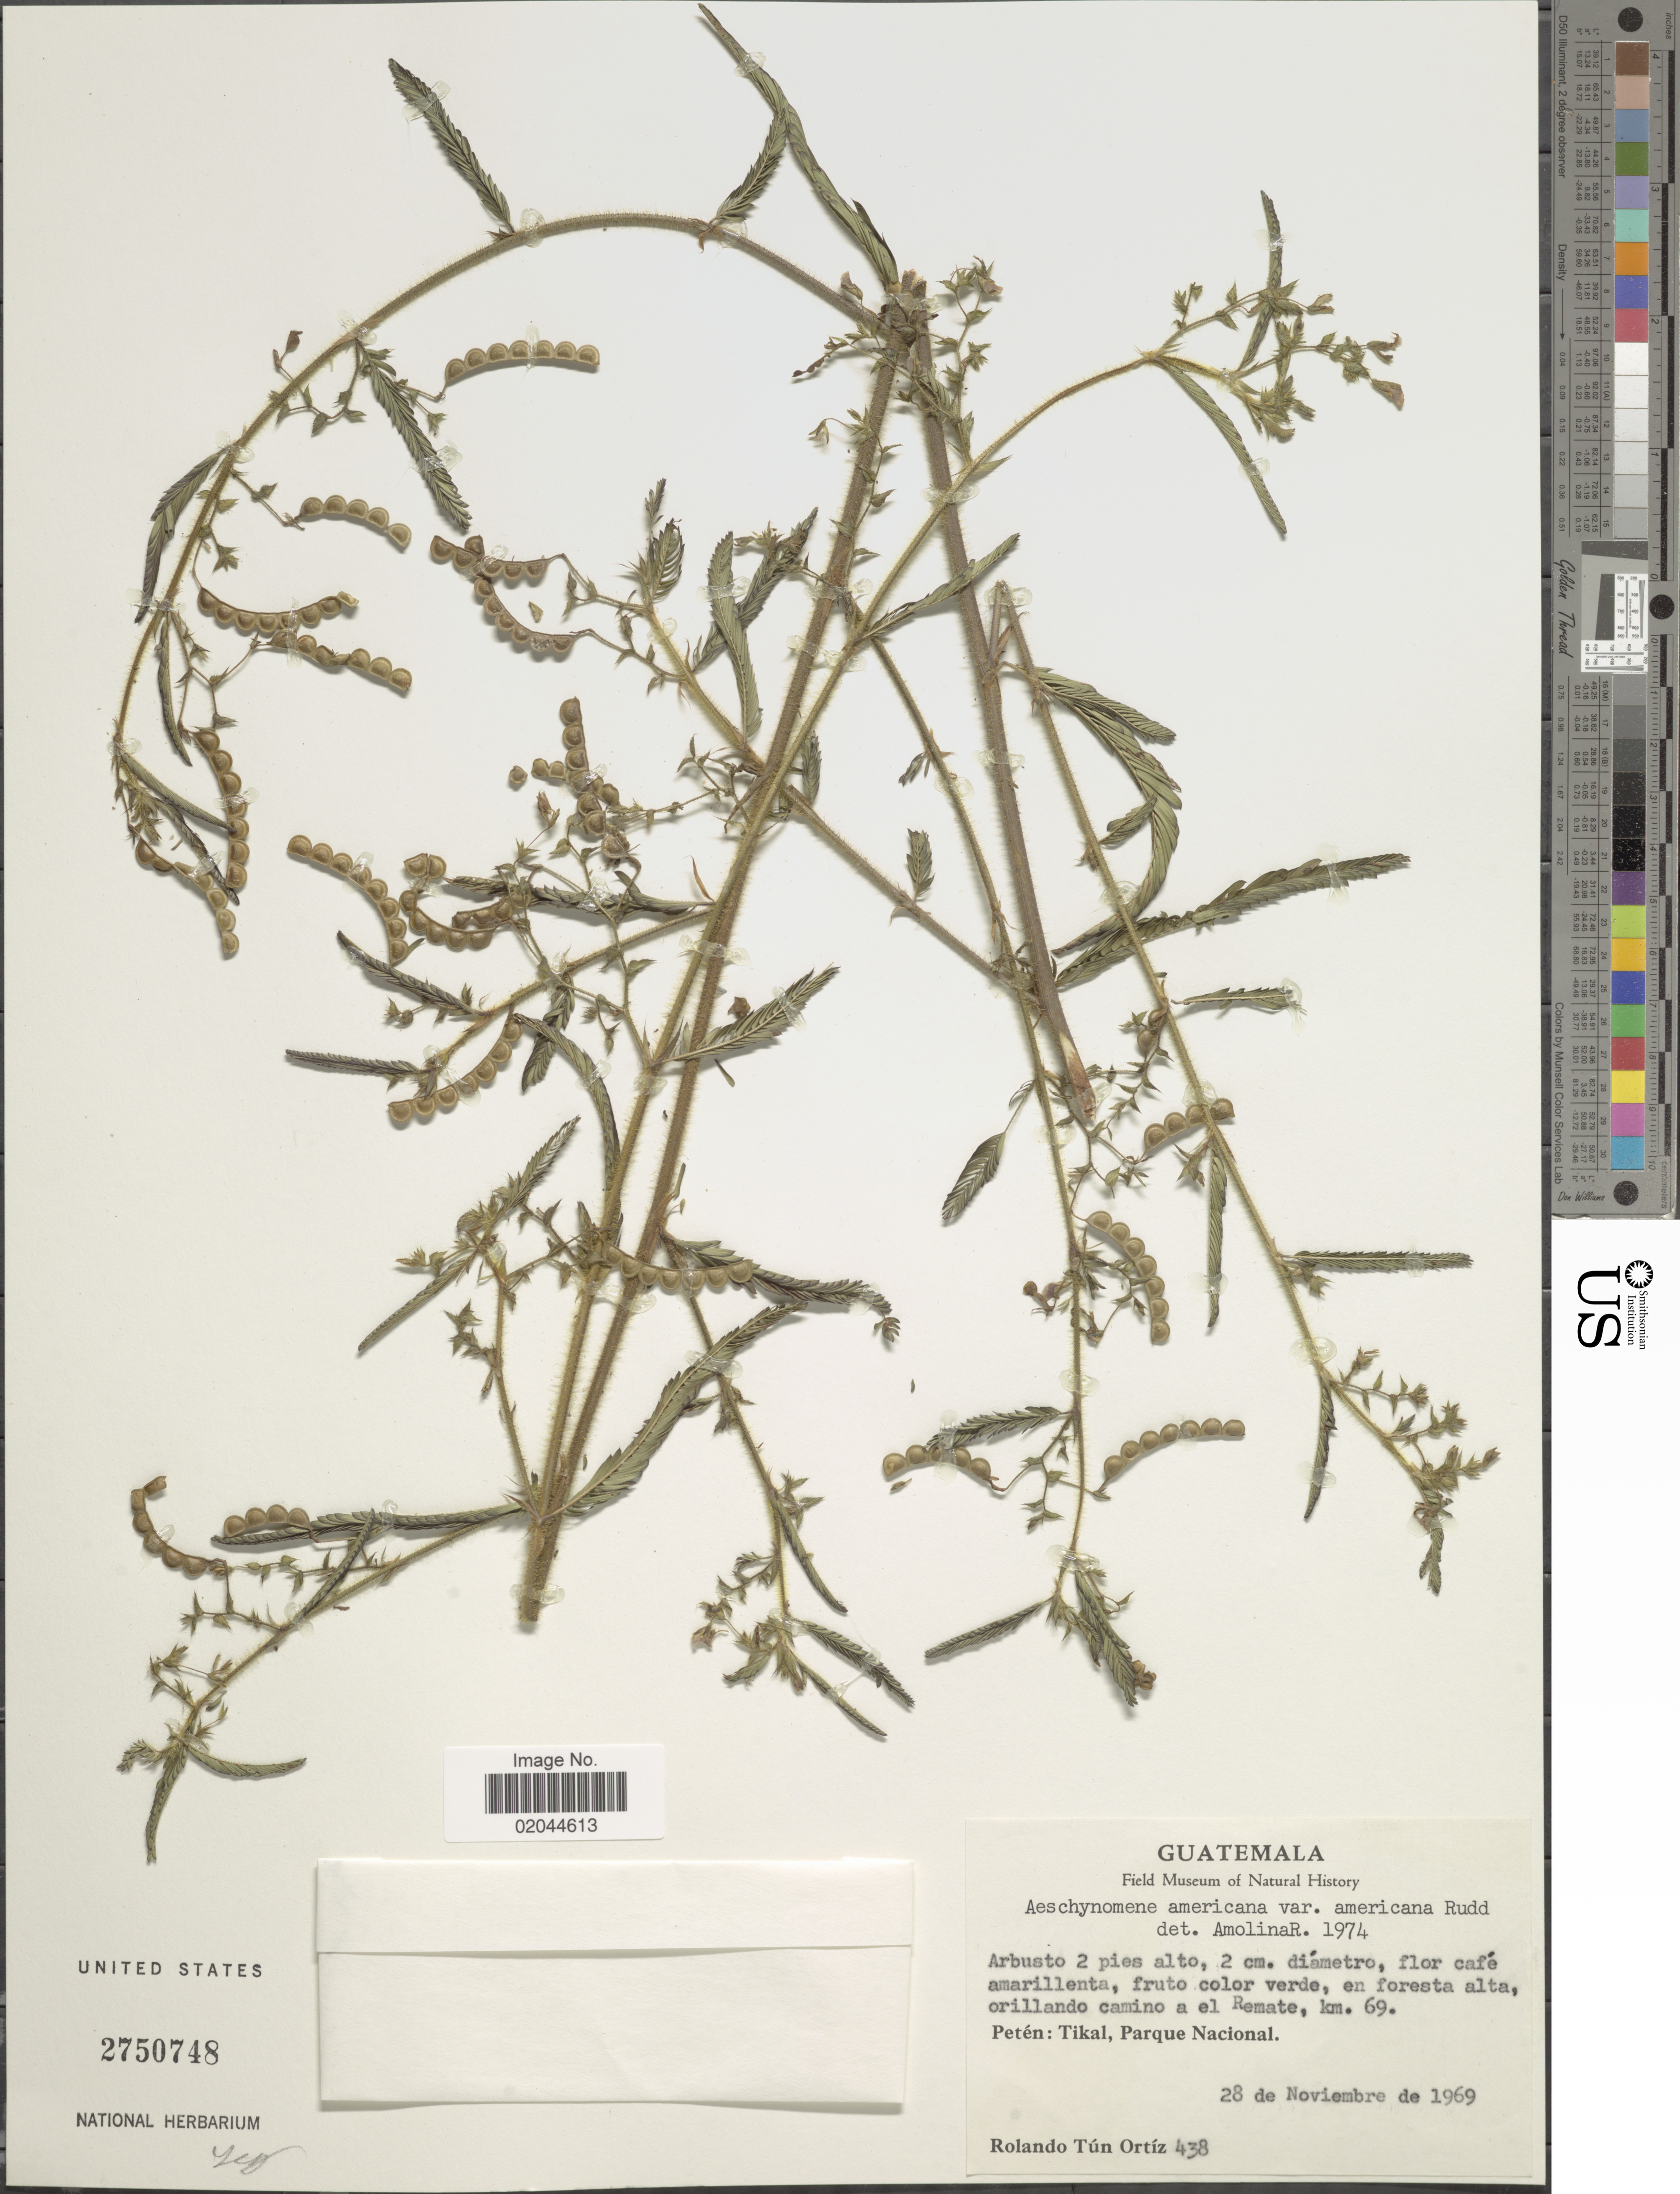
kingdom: Plantae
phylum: Tracheophyta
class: Magnoliopsida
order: Fabales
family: Fabaceae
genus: Aeschynomene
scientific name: Aeschynomene americana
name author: L.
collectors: R. T. Ortíz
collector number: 438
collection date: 1969-11-28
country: Guatemala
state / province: El Petén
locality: Tikal, Parque Nacional, orillando camino a el Remate, km. 69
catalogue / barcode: US 2750748